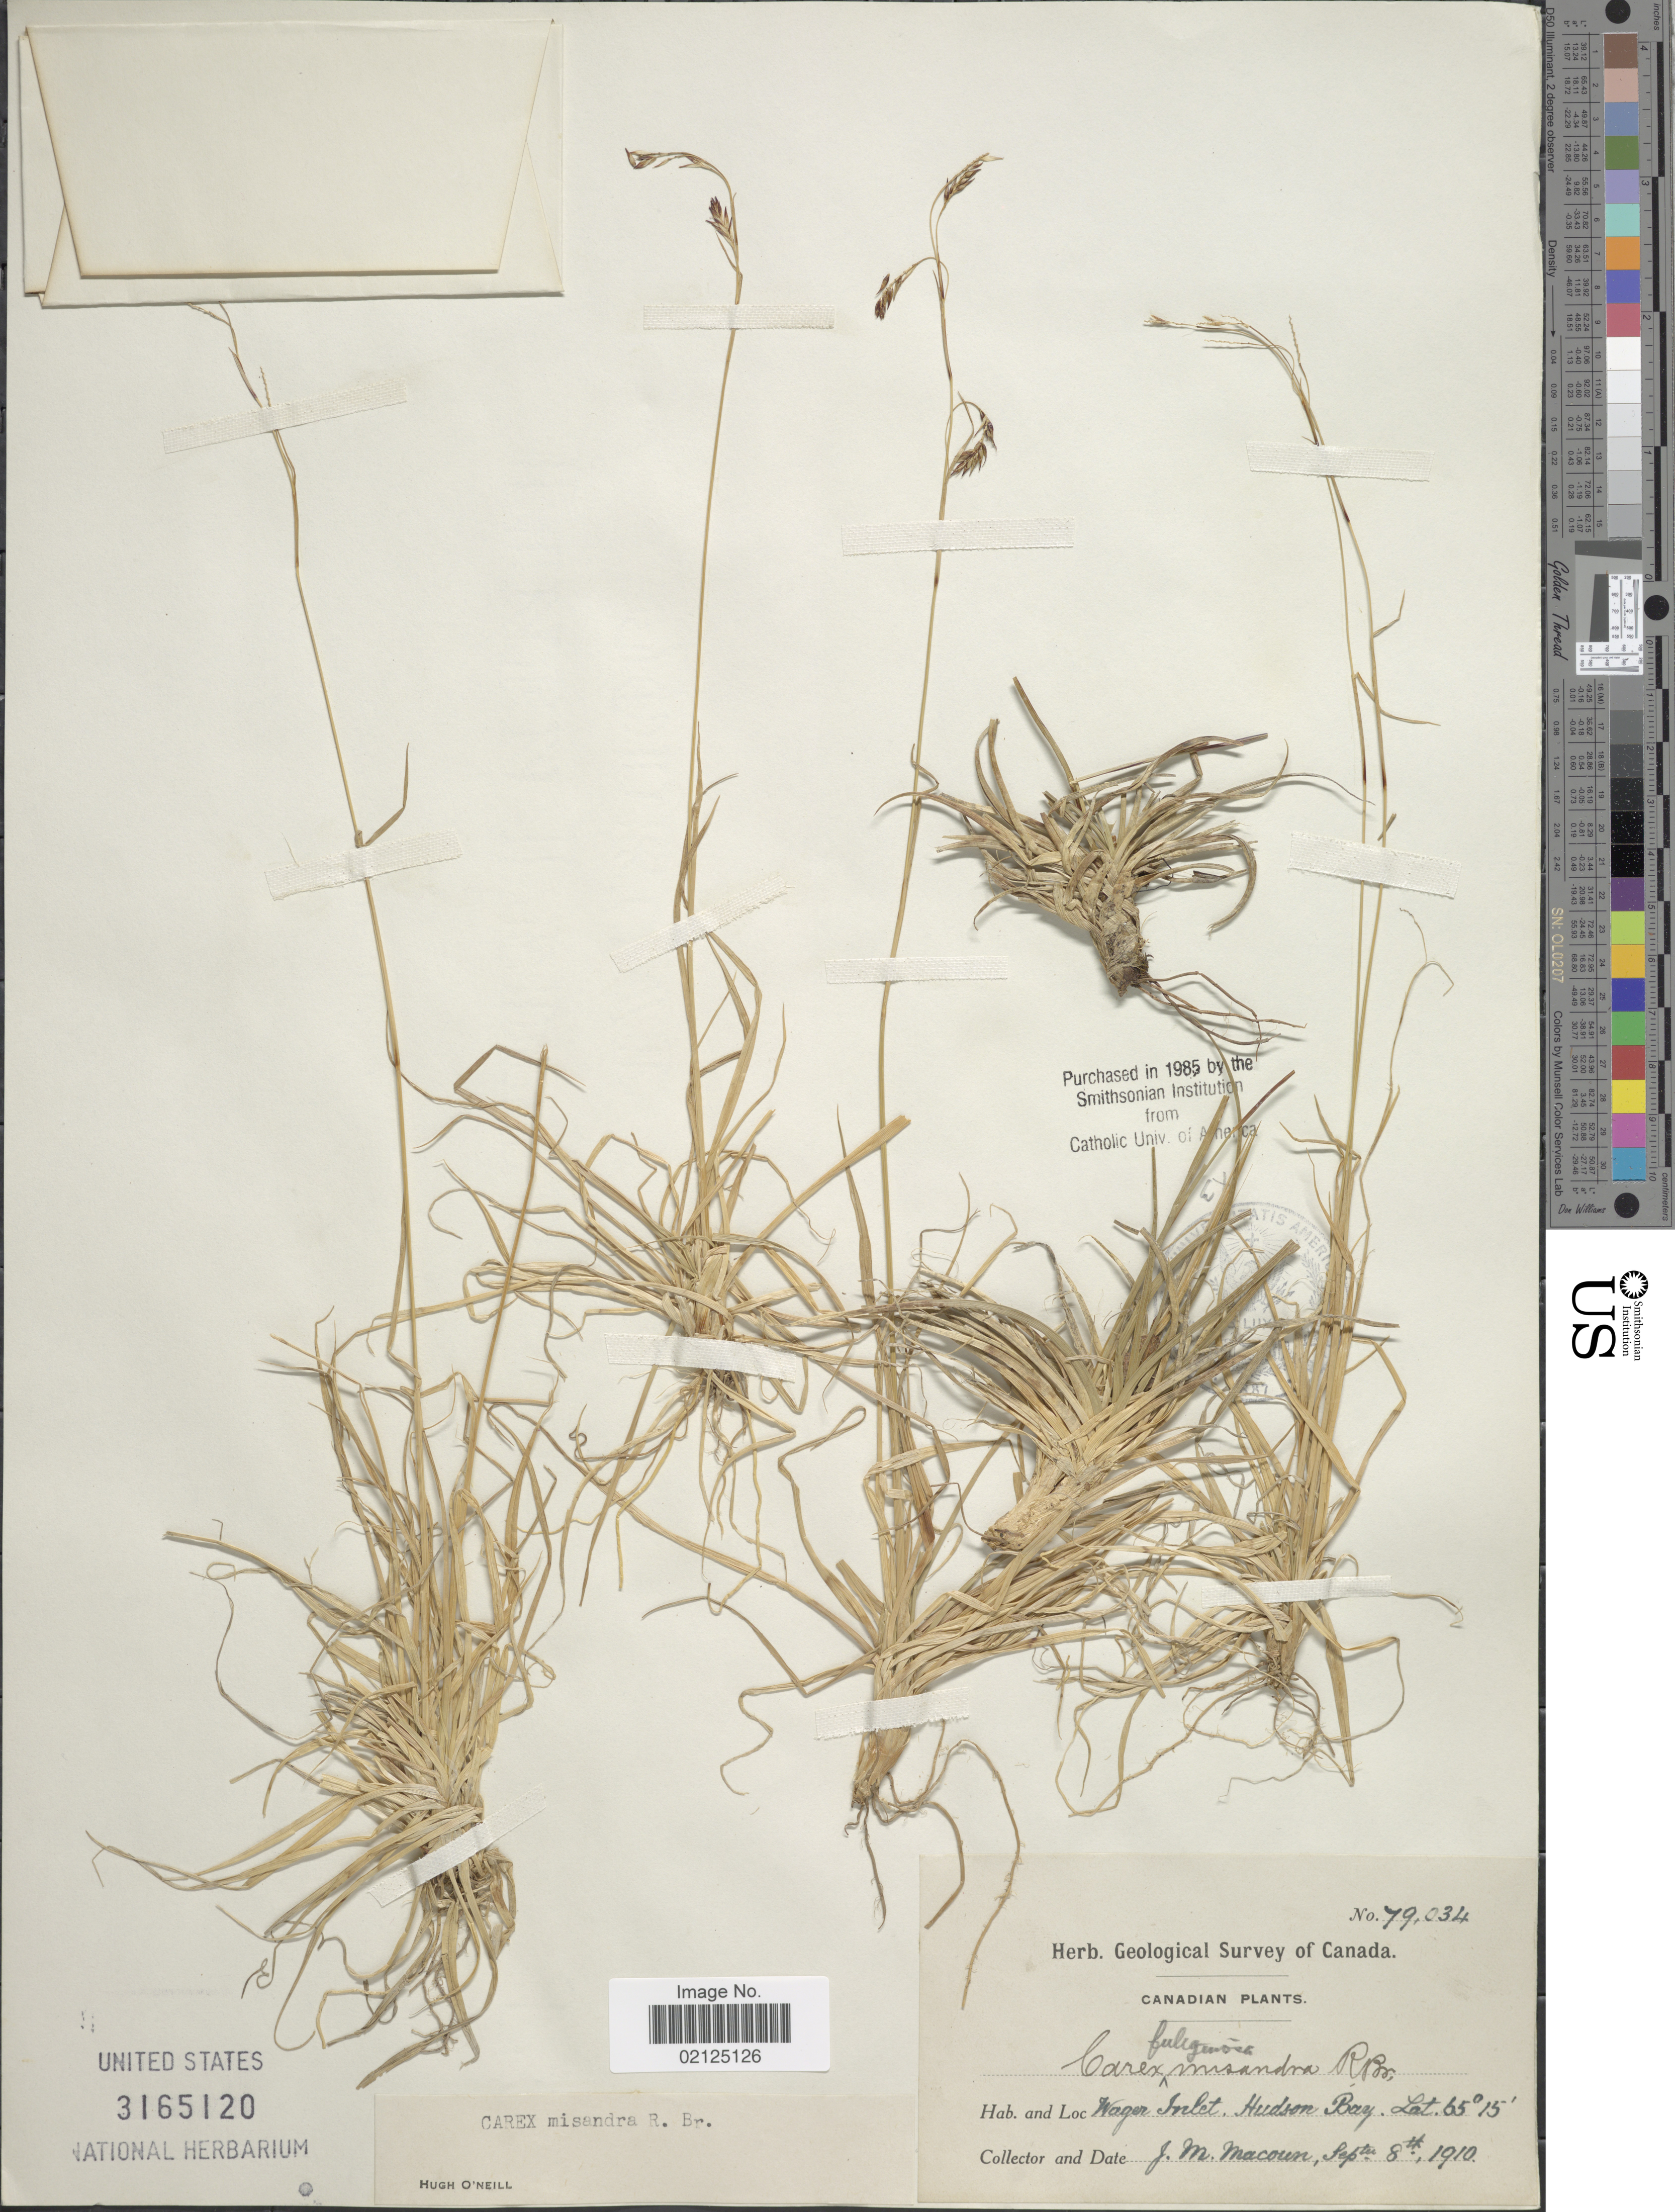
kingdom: Plantae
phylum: Tracheophyta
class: Liliopsida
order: Poales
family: Cyperaceae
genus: Carex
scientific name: Carex fuliginosa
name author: Schkuhr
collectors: J. M. Macoun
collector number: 79034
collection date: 1910-09-08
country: Canada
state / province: Nunavut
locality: Wager Inlet, Hudson Bay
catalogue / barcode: US 3165120